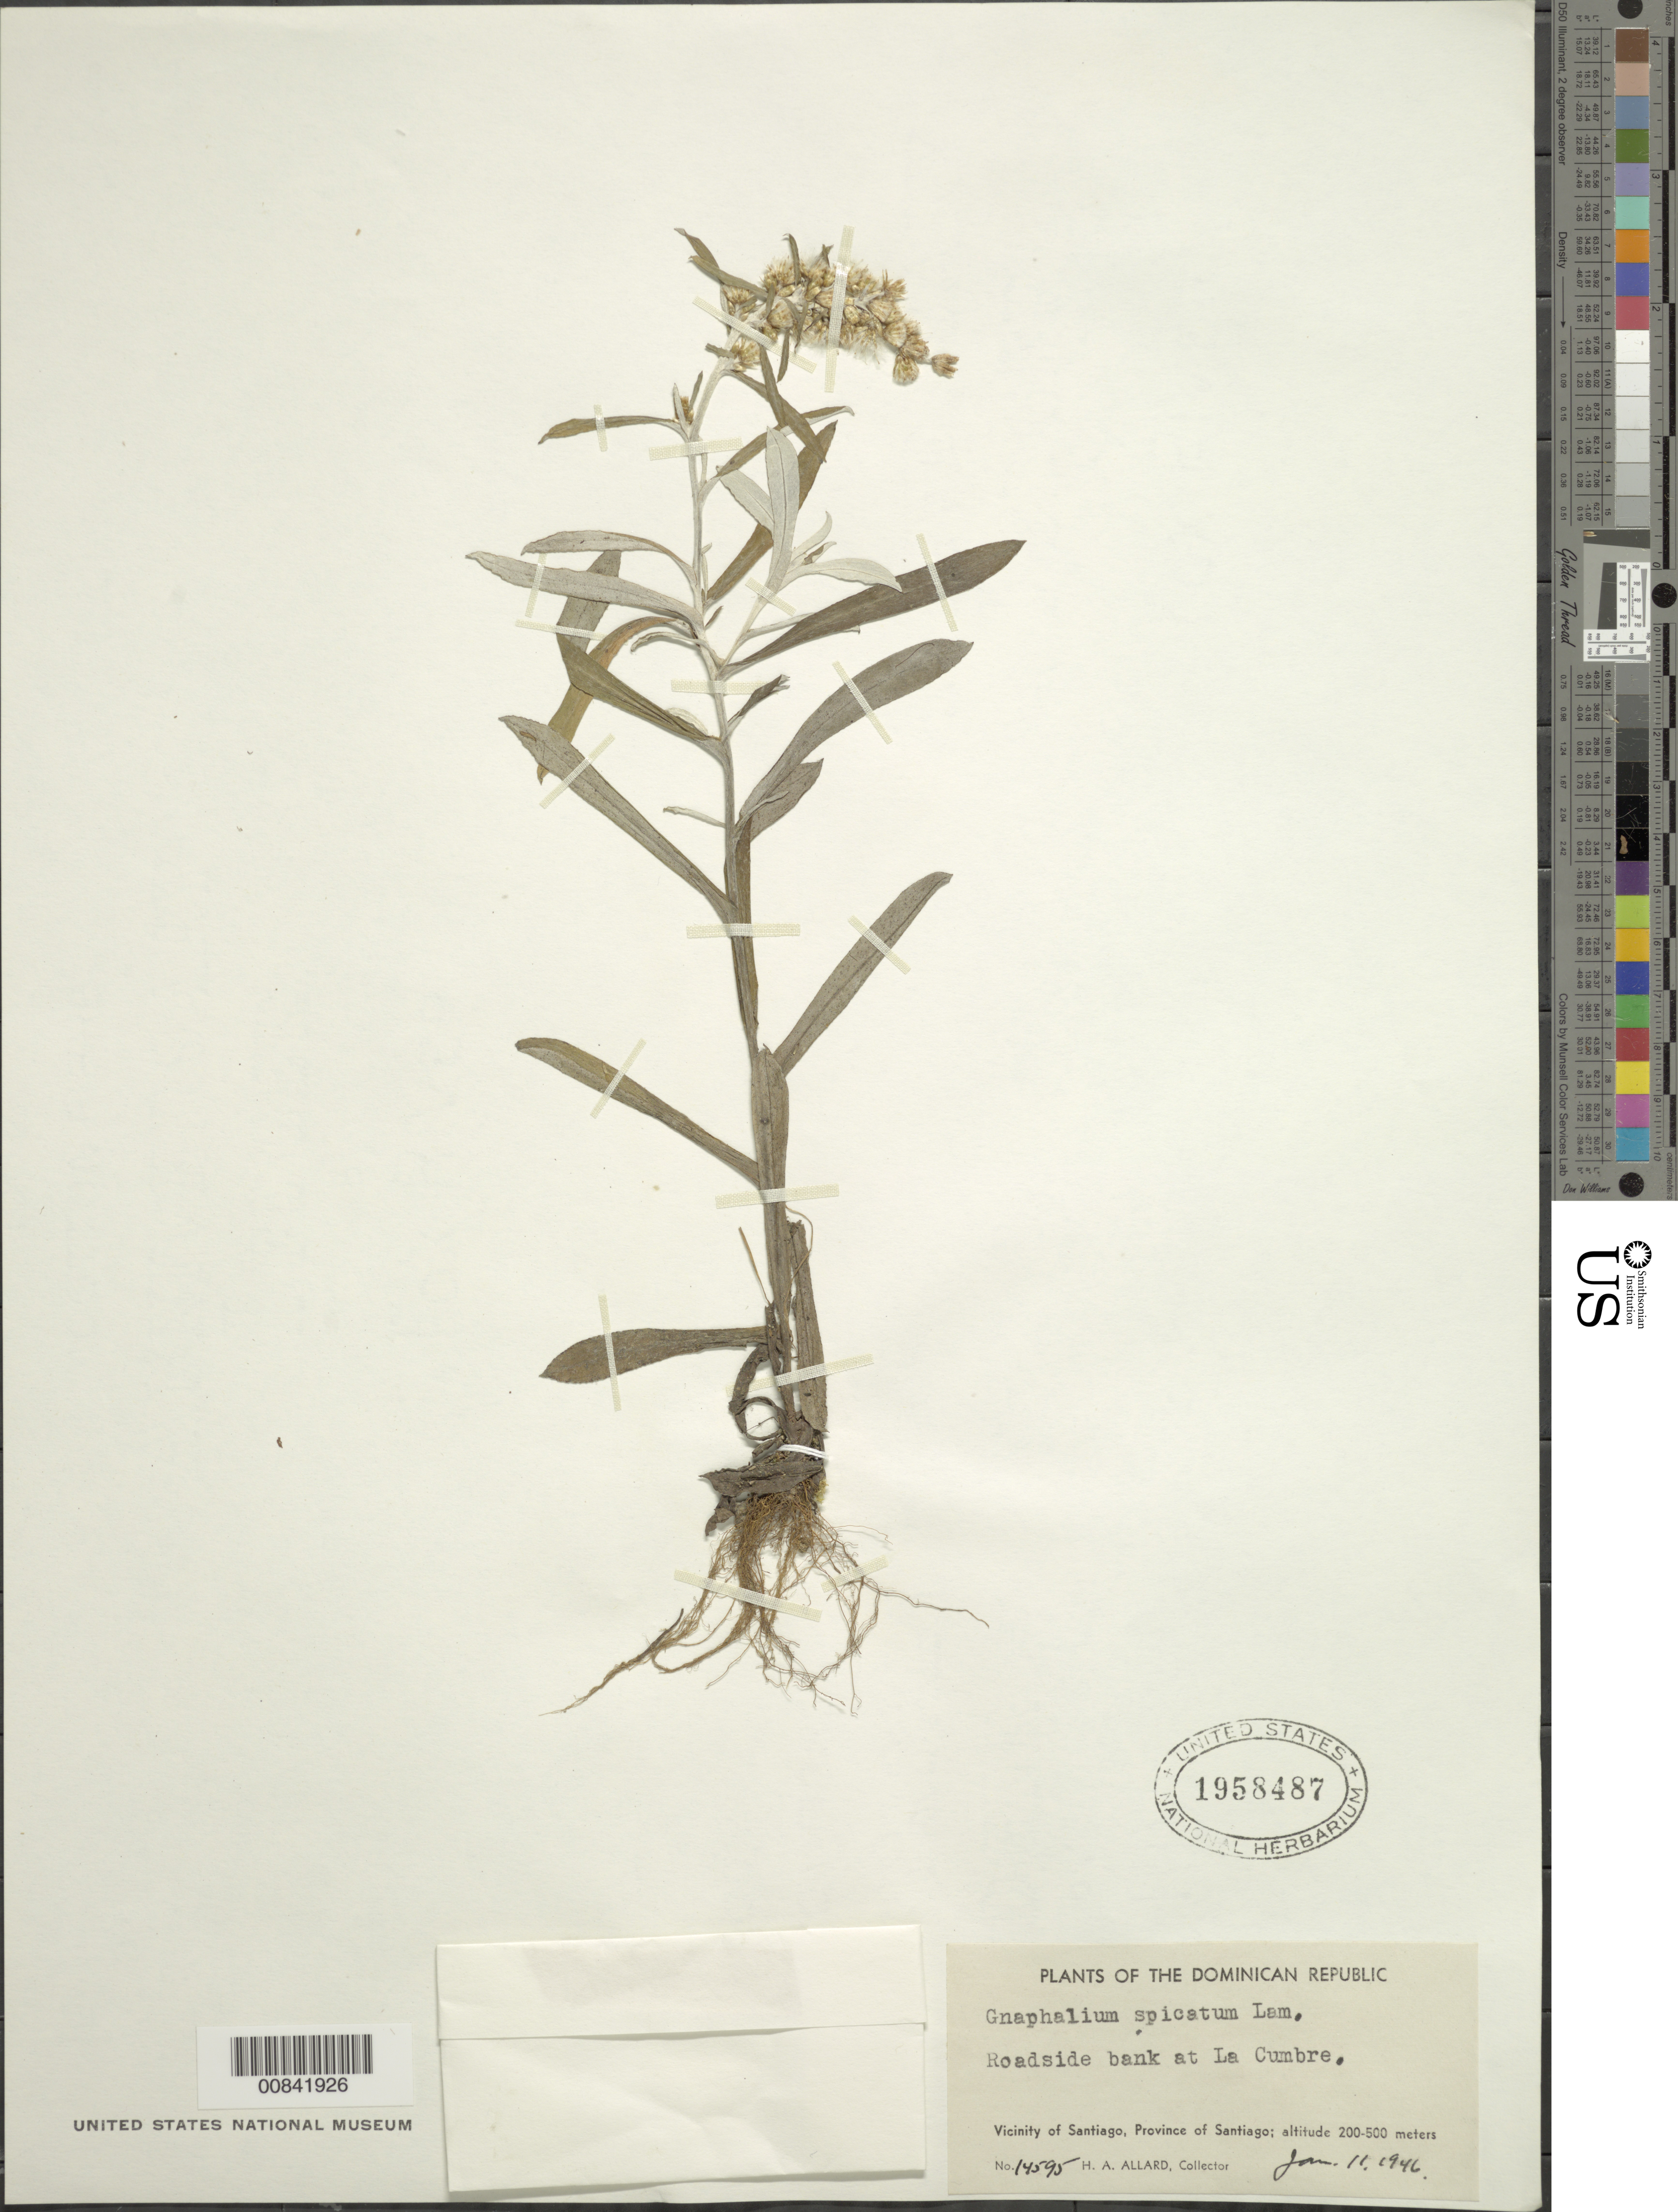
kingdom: Plantae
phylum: Tracheophyta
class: Magnoliopsida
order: Asterales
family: Asteraceae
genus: Gamochaeta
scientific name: Gamochaeta coarctata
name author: (Willd.) Kerguélen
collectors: H. A. Allard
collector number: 14595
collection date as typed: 11 Jan 1946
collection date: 1946-01-11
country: Dominican Republic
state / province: Santiago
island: Hispaniola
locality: Vicinity of Santiago, La Cumbre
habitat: Roadside bank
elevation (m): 200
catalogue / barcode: US 1958487